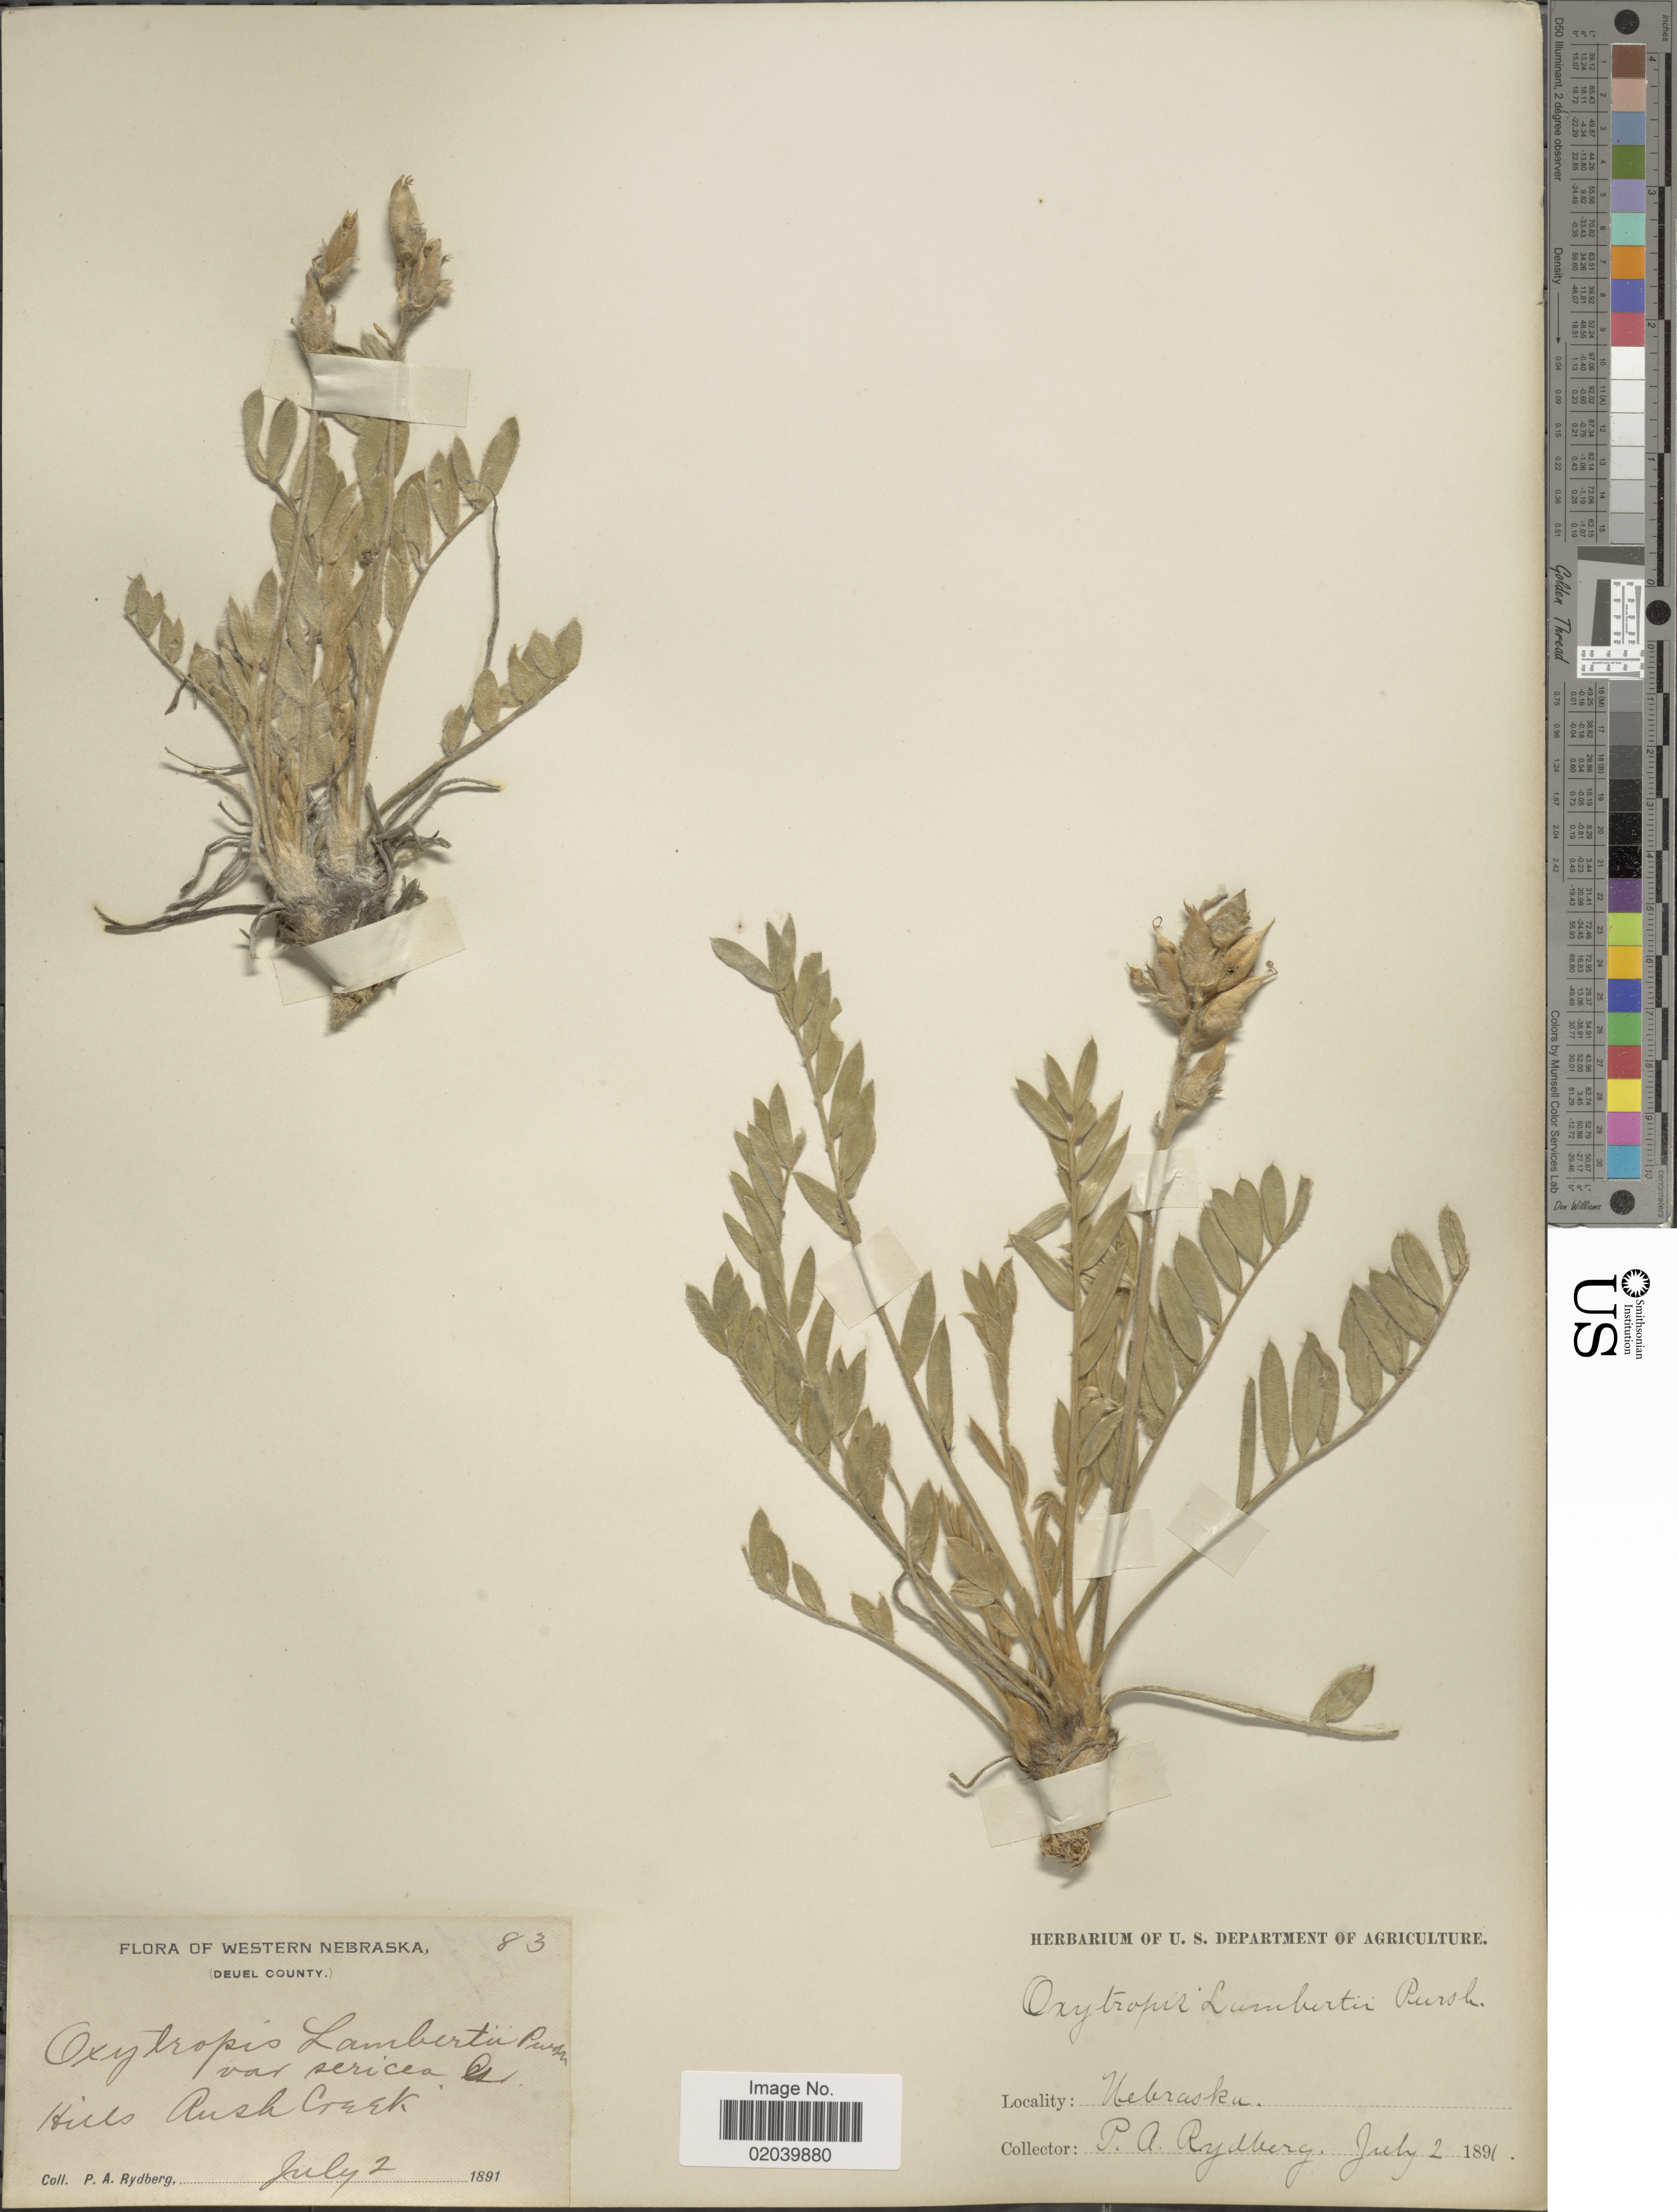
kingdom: Plantae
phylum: Tracheophyta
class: Magnoliopsida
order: Fabales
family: Fabaceae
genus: Oxytropis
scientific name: Oxytropis lambertii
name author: Pursh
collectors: P. A. Rydberg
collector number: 83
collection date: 1891-07-02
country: United States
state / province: Nebraska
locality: Western Nebraska. Deuel County. Hills Aush Creek